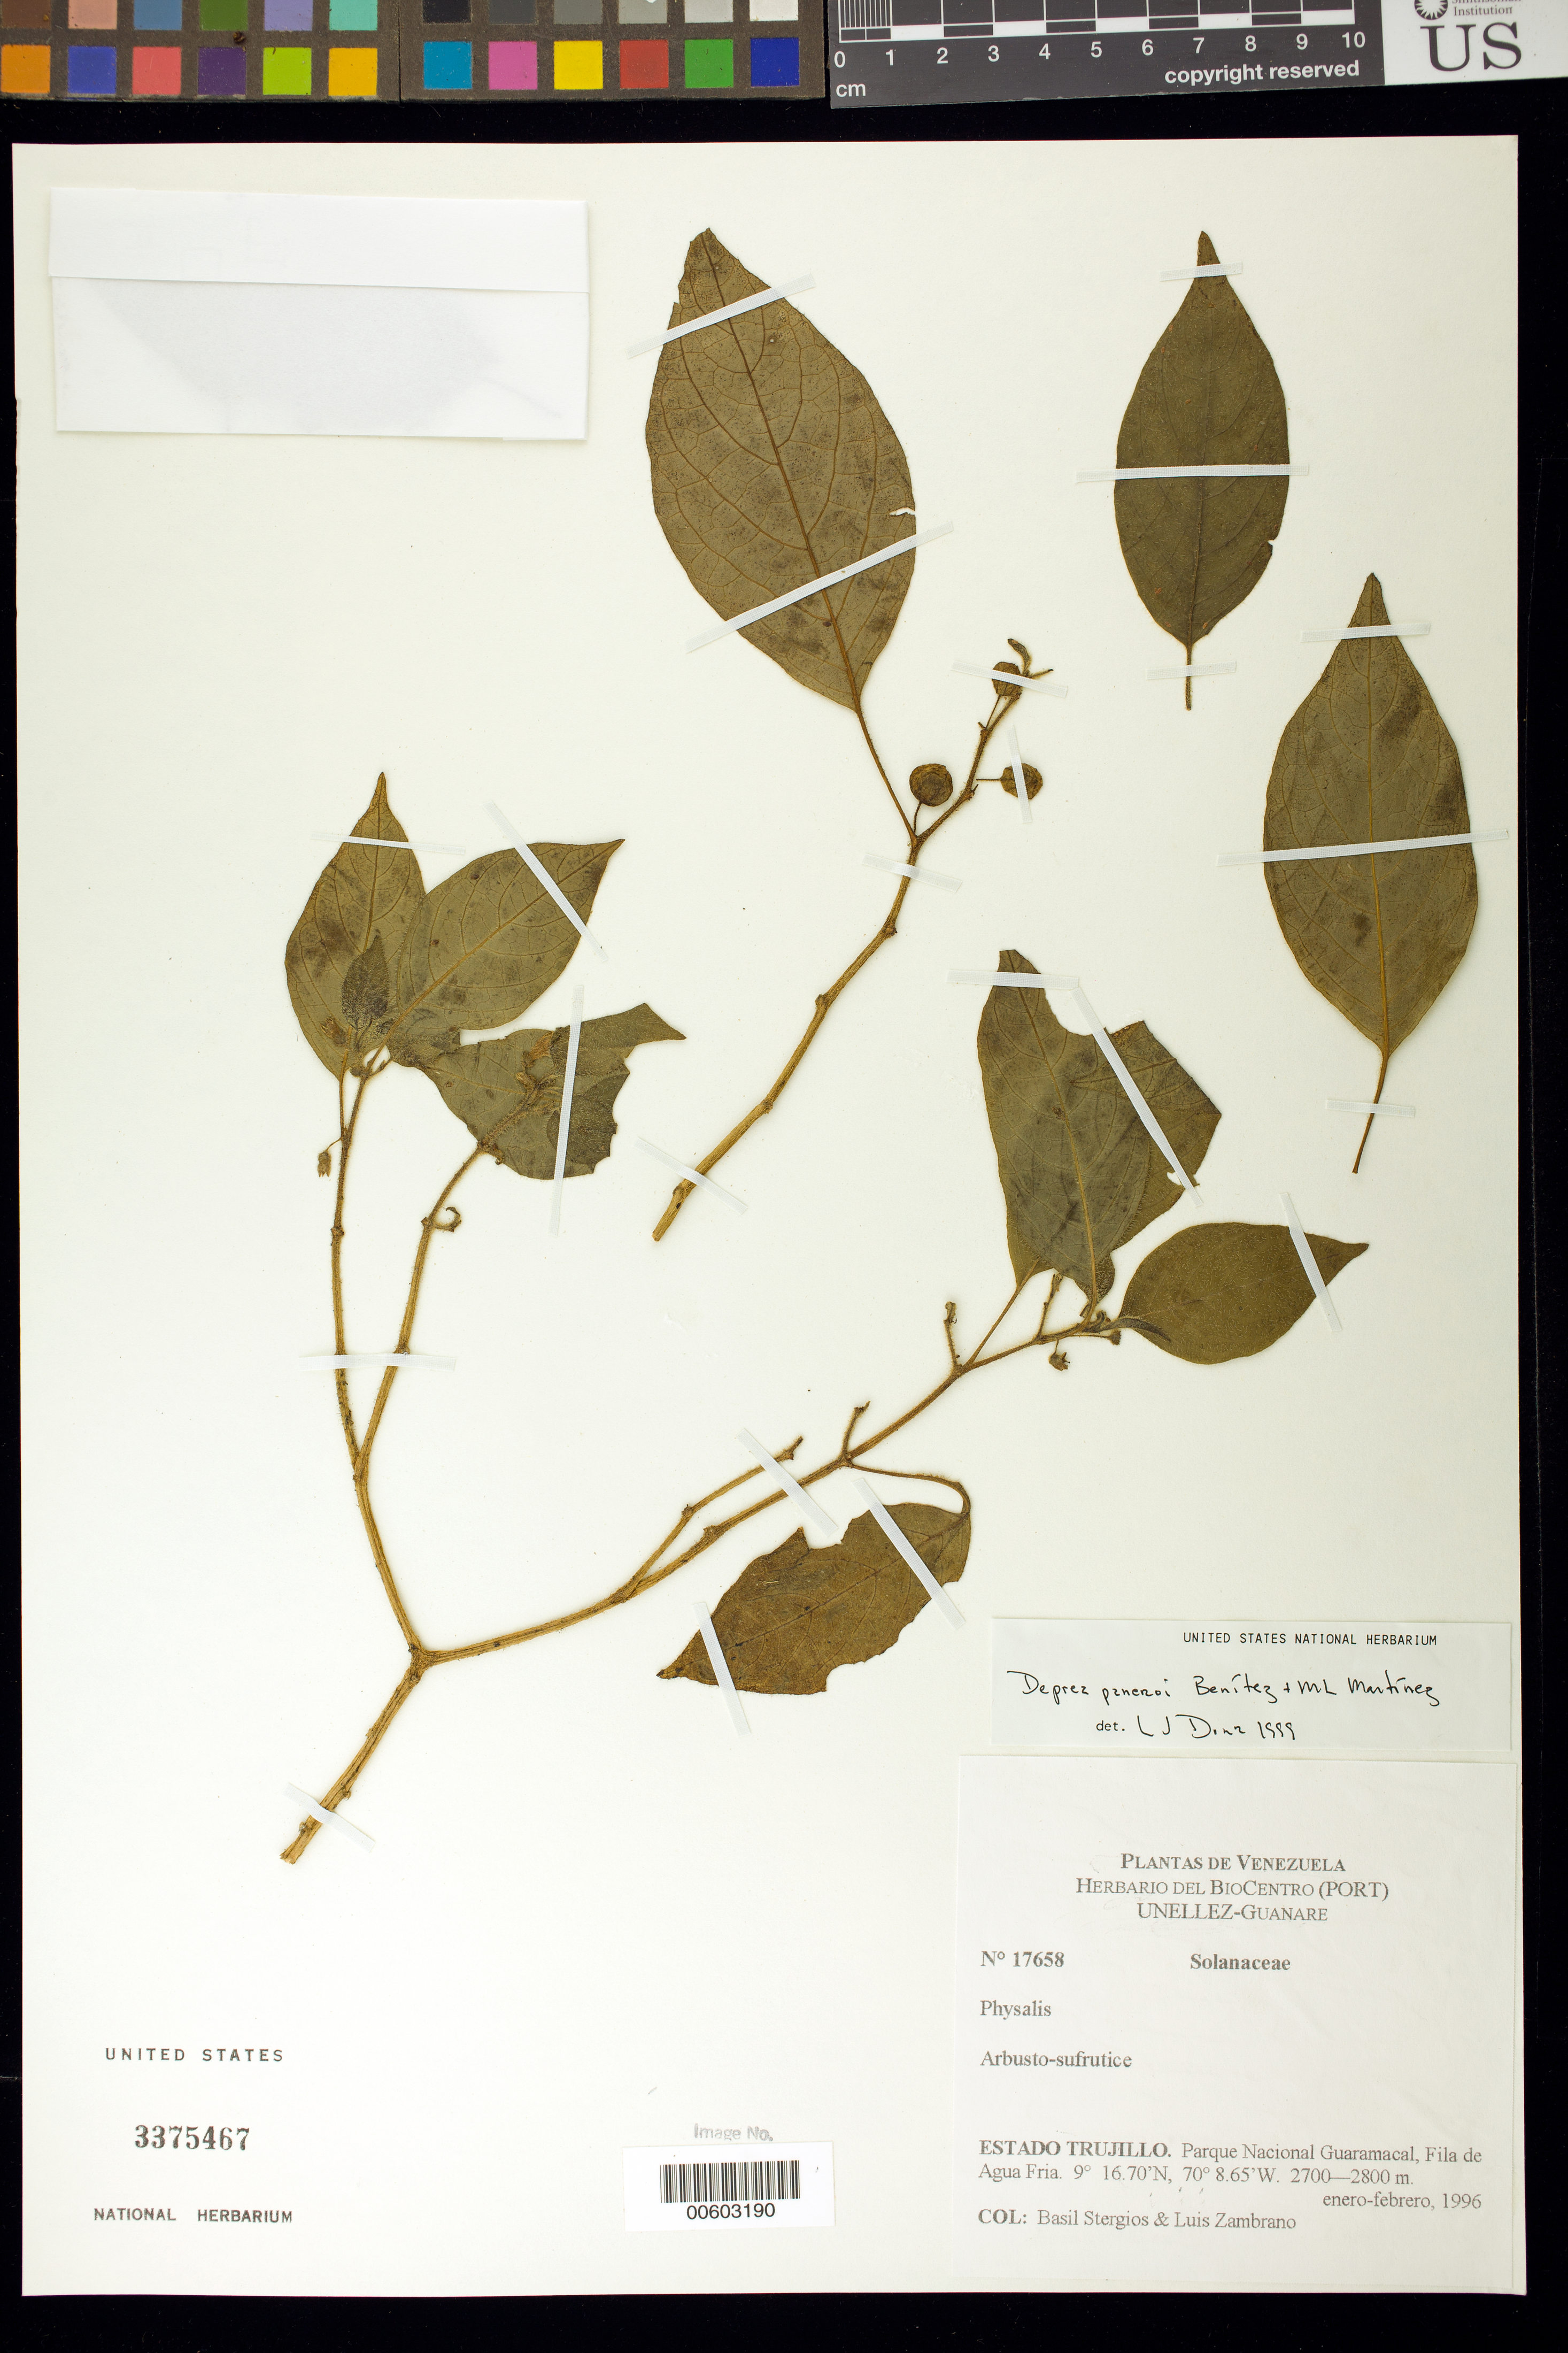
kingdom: Plantae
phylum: Tracheophyta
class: Magnoliopsida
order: Solanales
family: Solanaceae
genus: Deprea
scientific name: Deprea paneroi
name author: Benítez & M. Martinez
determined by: Dorr, L. J., (BOT), Smithsonian Institution - National Museum of Natural History (UNITED STATES)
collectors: B. G. Stergios & L. Zambrano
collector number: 17658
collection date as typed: Jan 1996 to -- Feb 1996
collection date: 1996-01/1996-02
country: Venezuela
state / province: Trujillo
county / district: Boconó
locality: Parque Nacional Guaramacal, Fila de Agua Fria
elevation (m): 2700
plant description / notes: CTES, PORT, US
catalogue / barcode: US 3375467